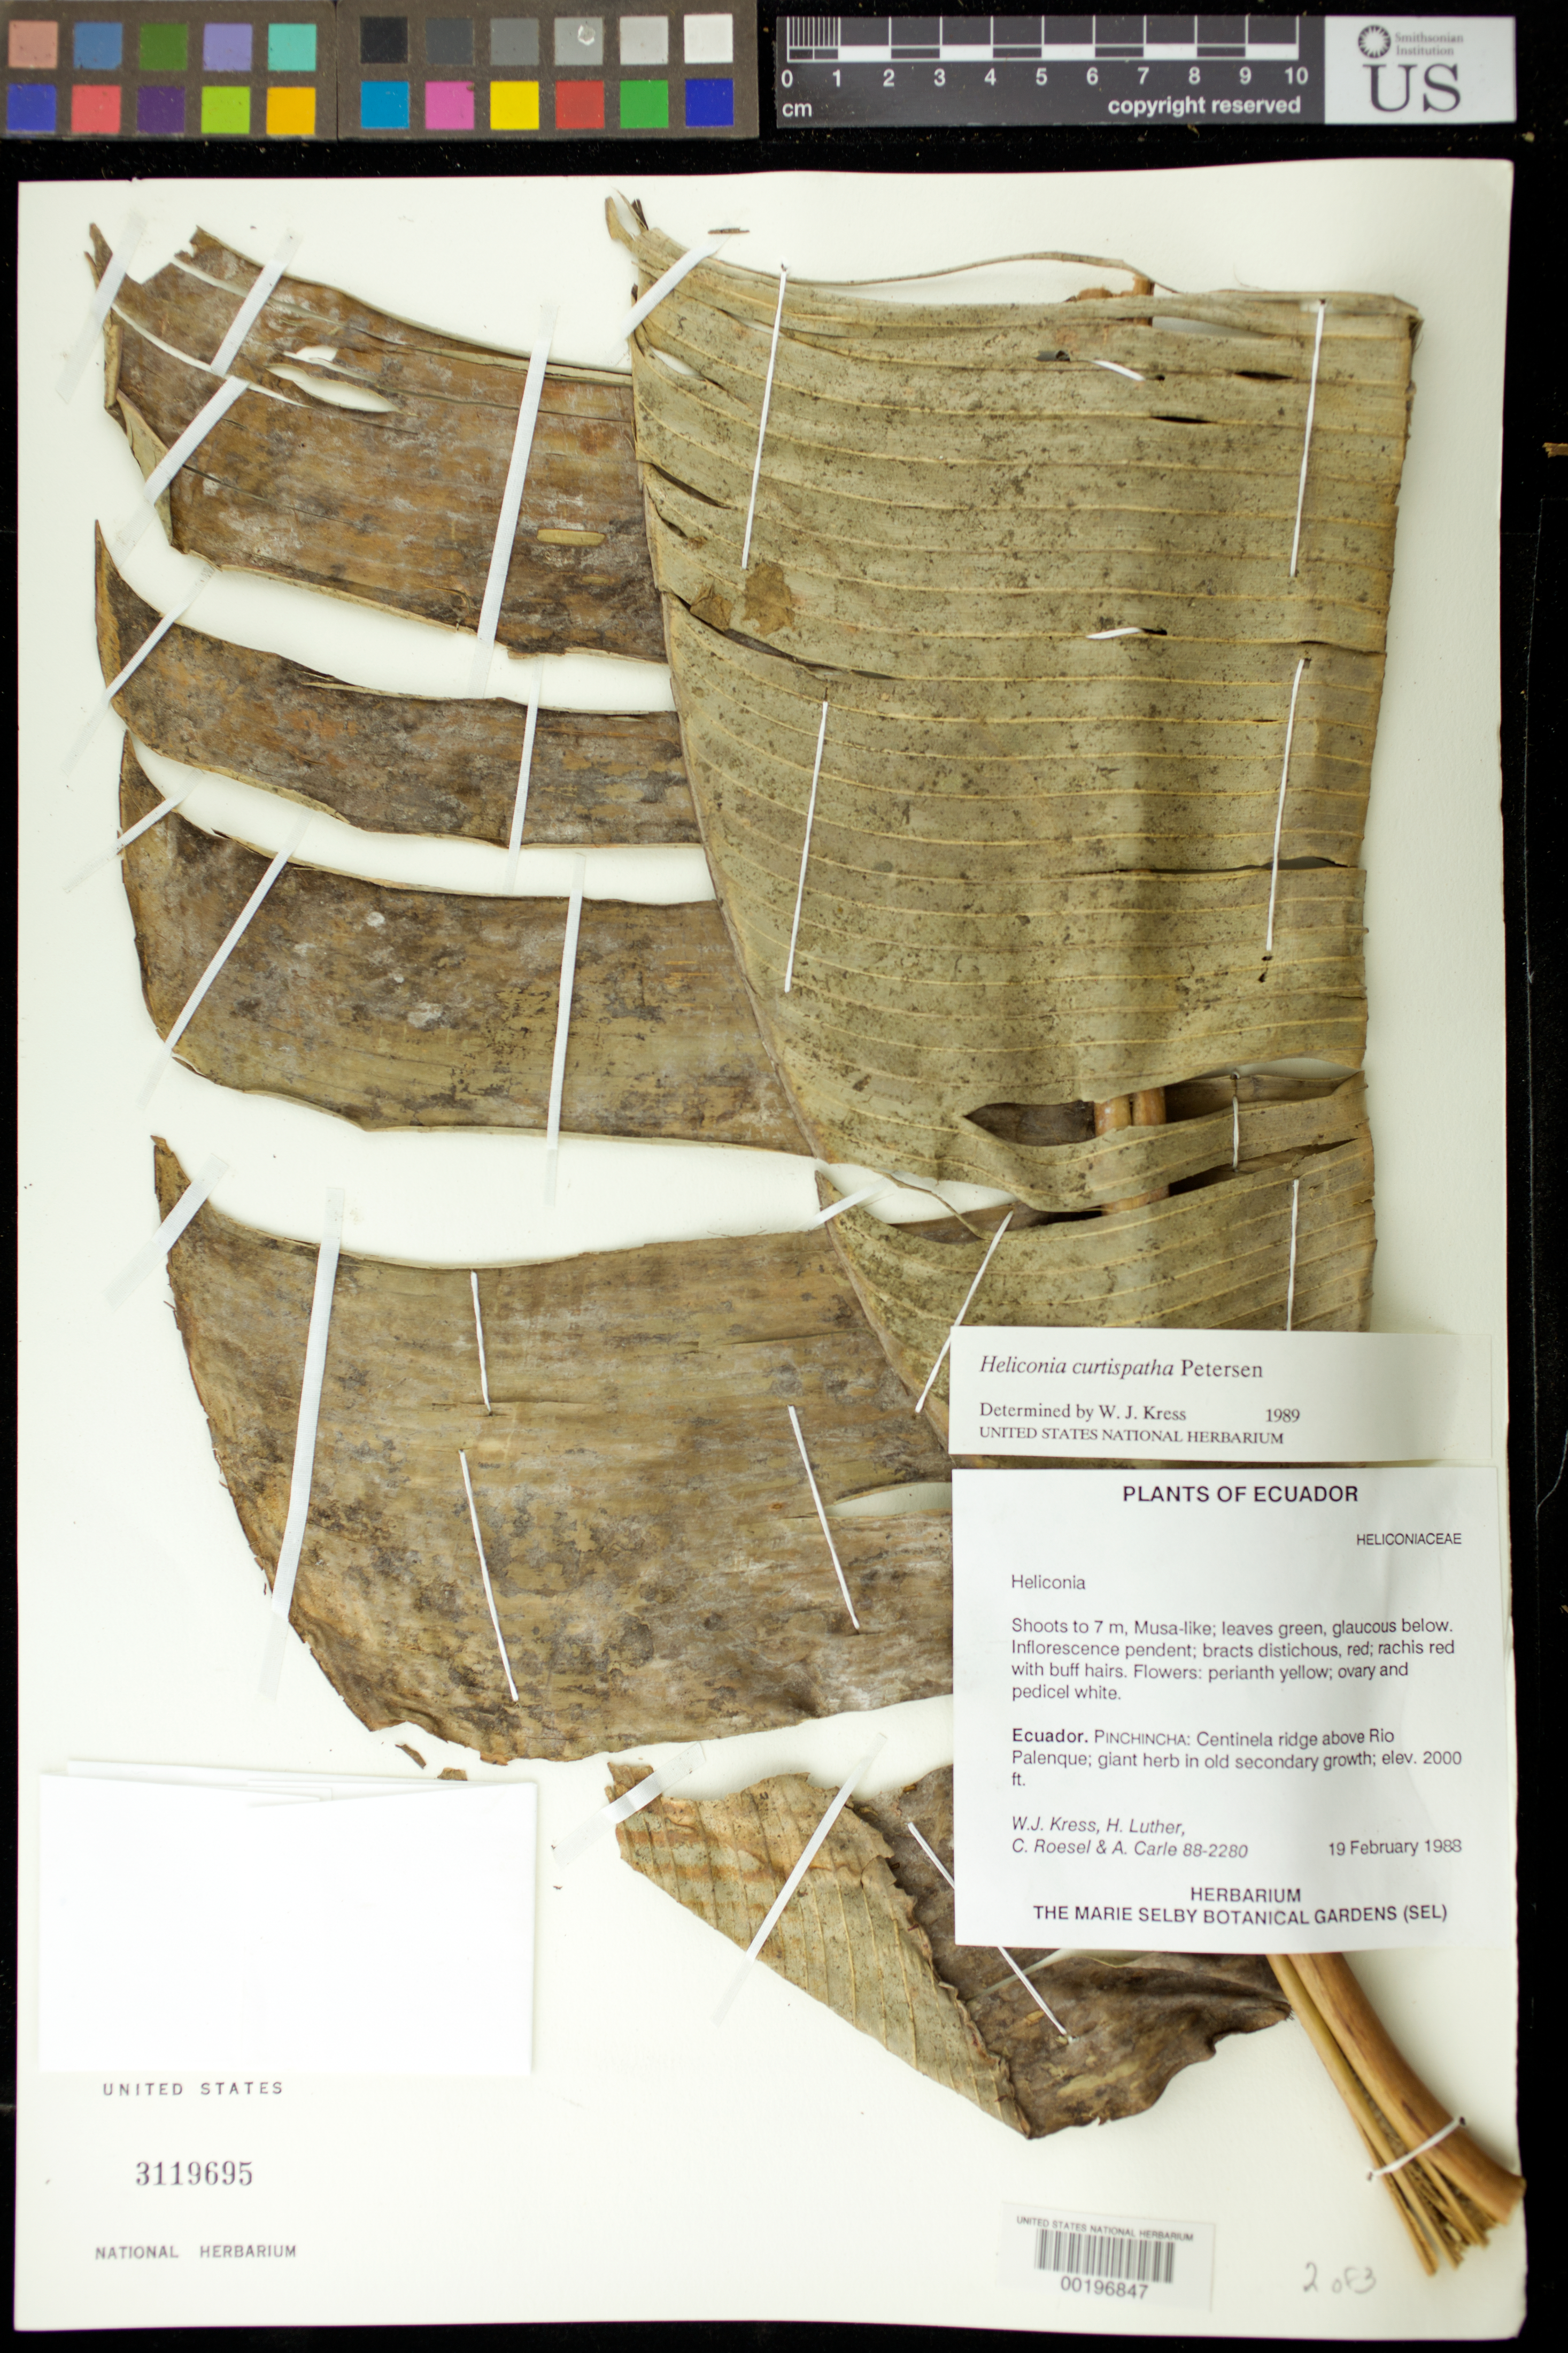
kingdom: Plantae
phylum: Tracheophyta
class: Liliopsida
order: Zingiberales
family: Heliconiaceae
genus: Heliconia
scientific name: Heliconia curtispatha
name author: Petersen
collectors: W. J. Kress, Harry E. Luther, C. S. Roesel & A. Carle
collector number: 88-2280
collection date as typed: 19 Feb 1988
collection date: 1988-02-19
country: Ecuador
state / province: Pichincha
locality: Centinela ridge above Rio palenque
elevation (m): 610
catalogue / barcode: US 3119695